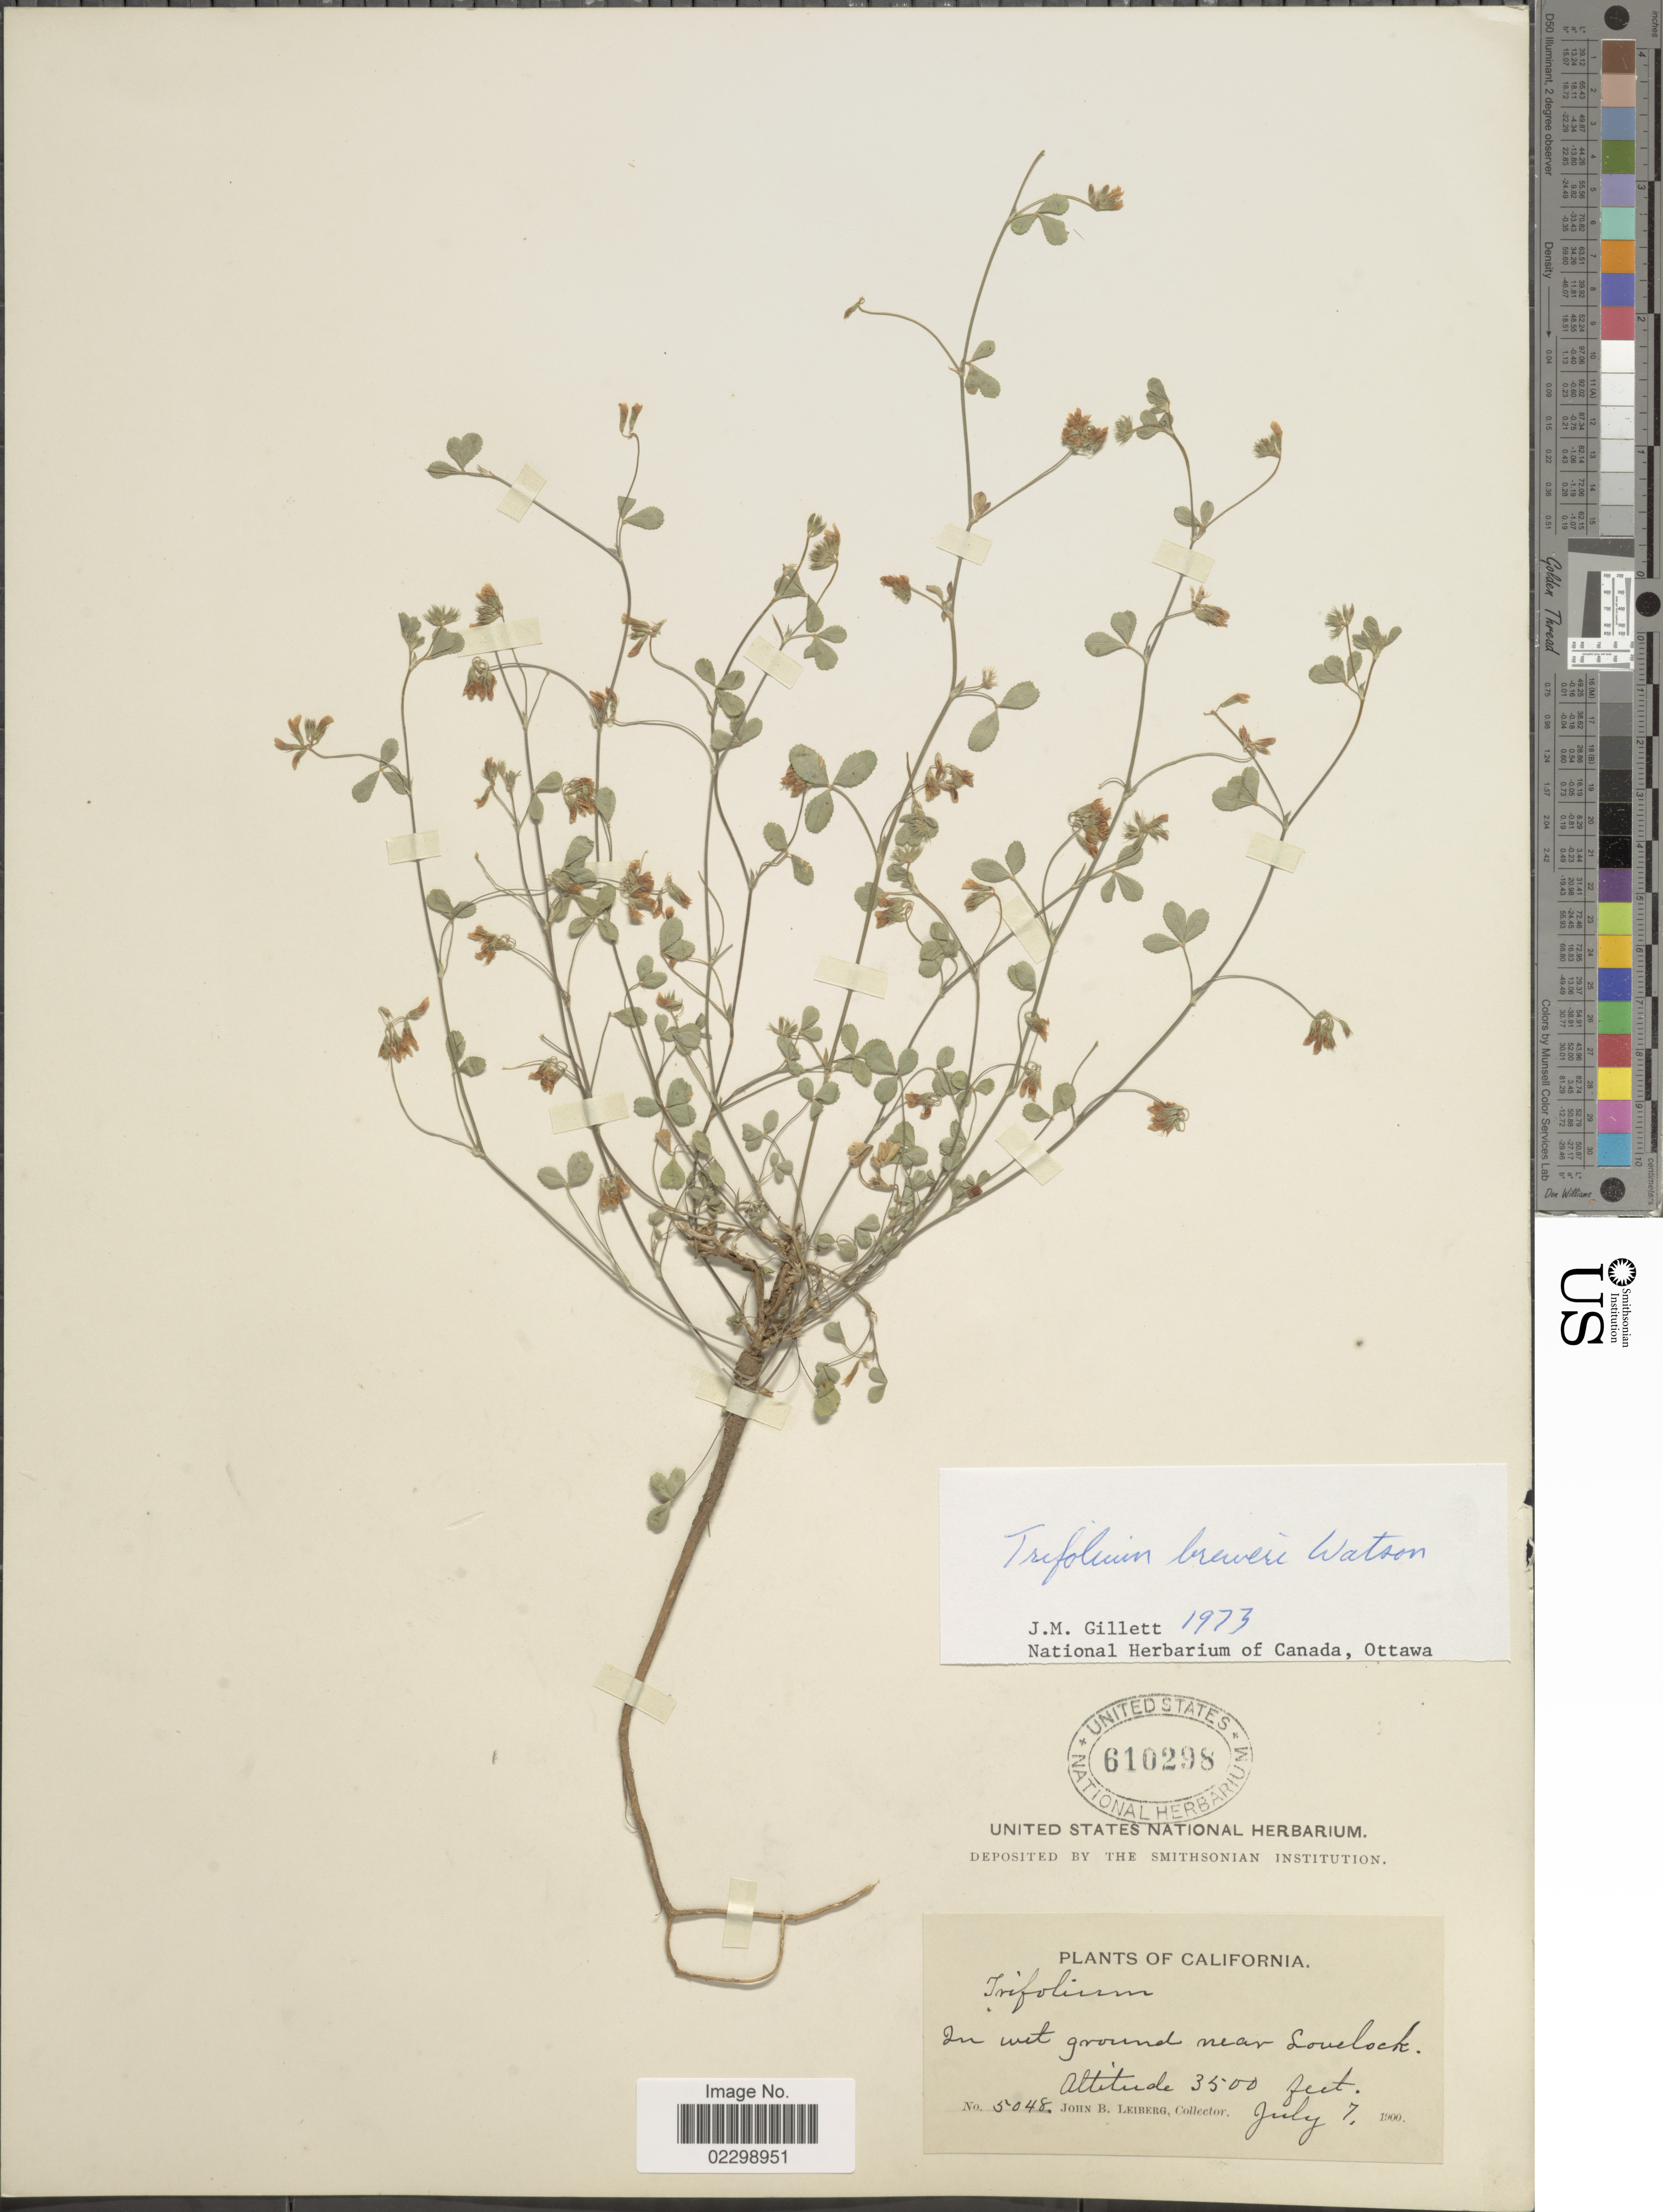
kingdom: Plantae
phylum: Tracheophyta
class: Magnoliopsida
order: Fabales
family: Fabaceae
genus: Trifolium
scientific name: Trifolium strictum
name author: L.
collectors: J. Leiberg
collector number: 5048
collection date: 1990-07-07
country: United States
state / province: California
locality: In wet ground near Lovelock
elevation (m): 1067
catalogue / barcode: US 610298